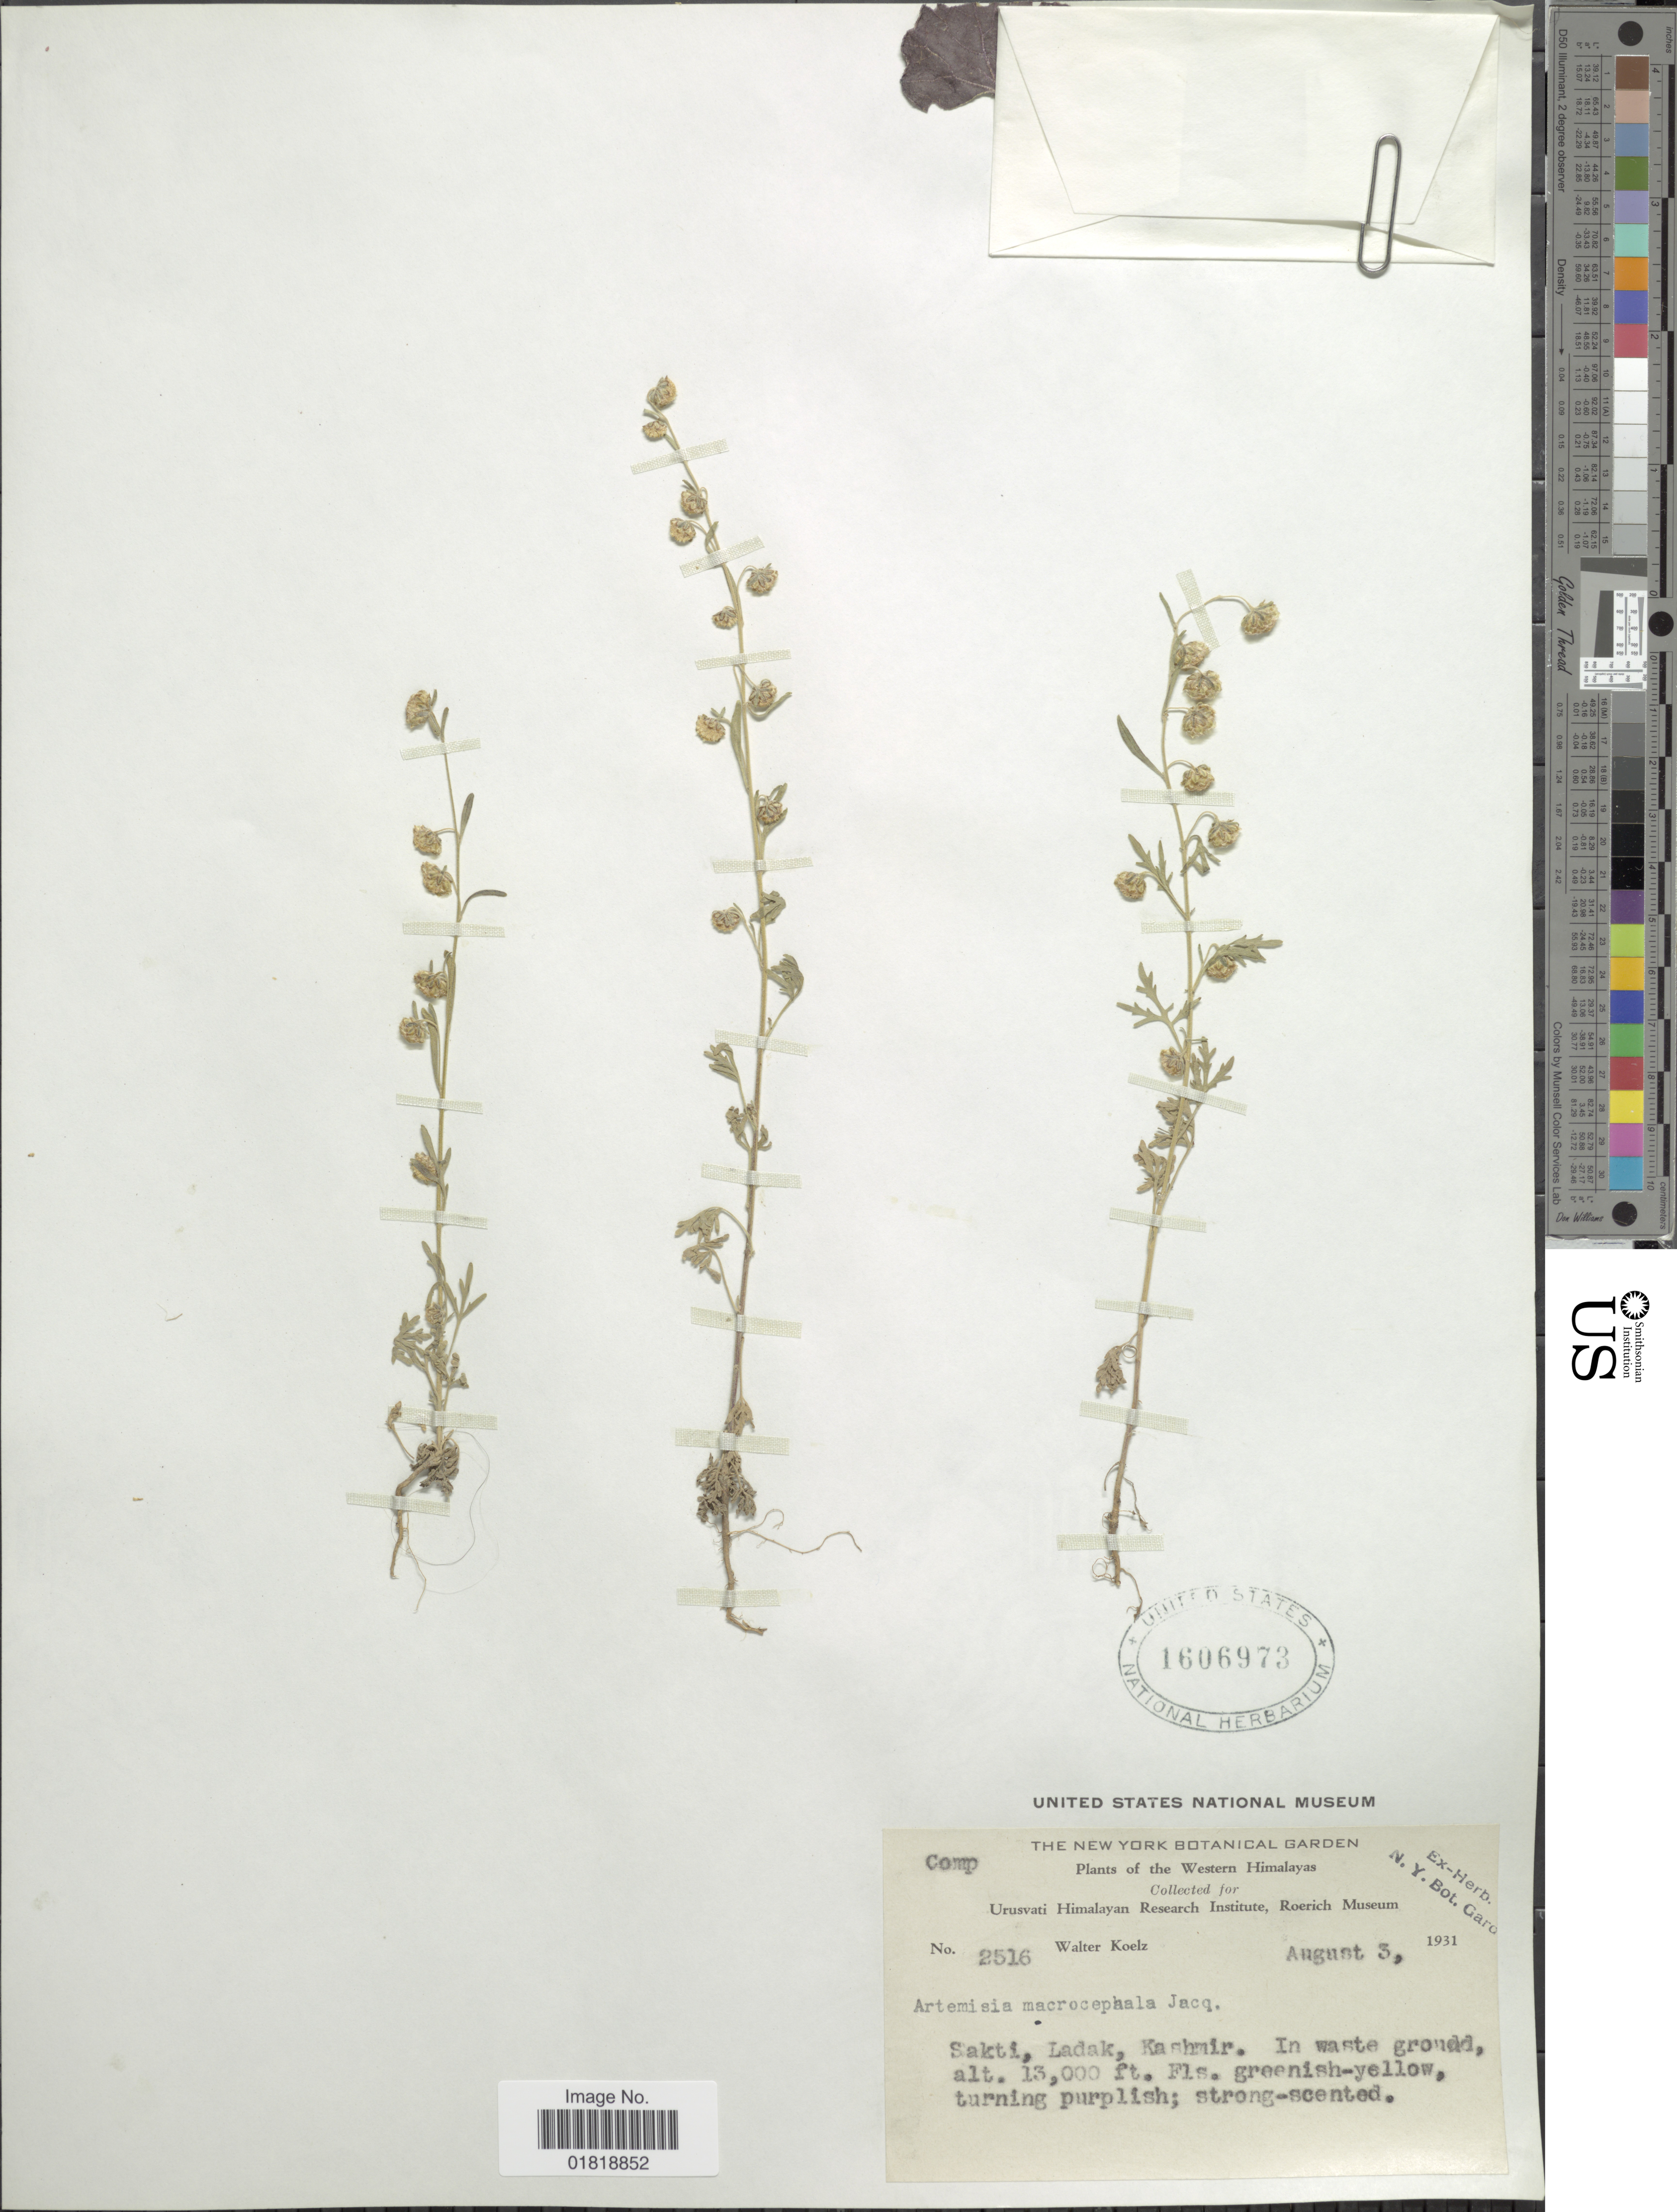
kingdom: Plantae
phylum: Tracheophyta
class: Magnoliopsida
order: Asterales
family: Asteraceae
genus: Artemisia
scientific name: Artemisia macrocephala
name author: Jacq.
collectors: W. N. Koelz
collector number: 2516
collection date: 1931-08-03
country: India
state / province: Ladakh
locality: Western Himalayas, Sakti, Ladak, Kashmir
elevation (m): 3962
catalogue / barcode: US 1606973